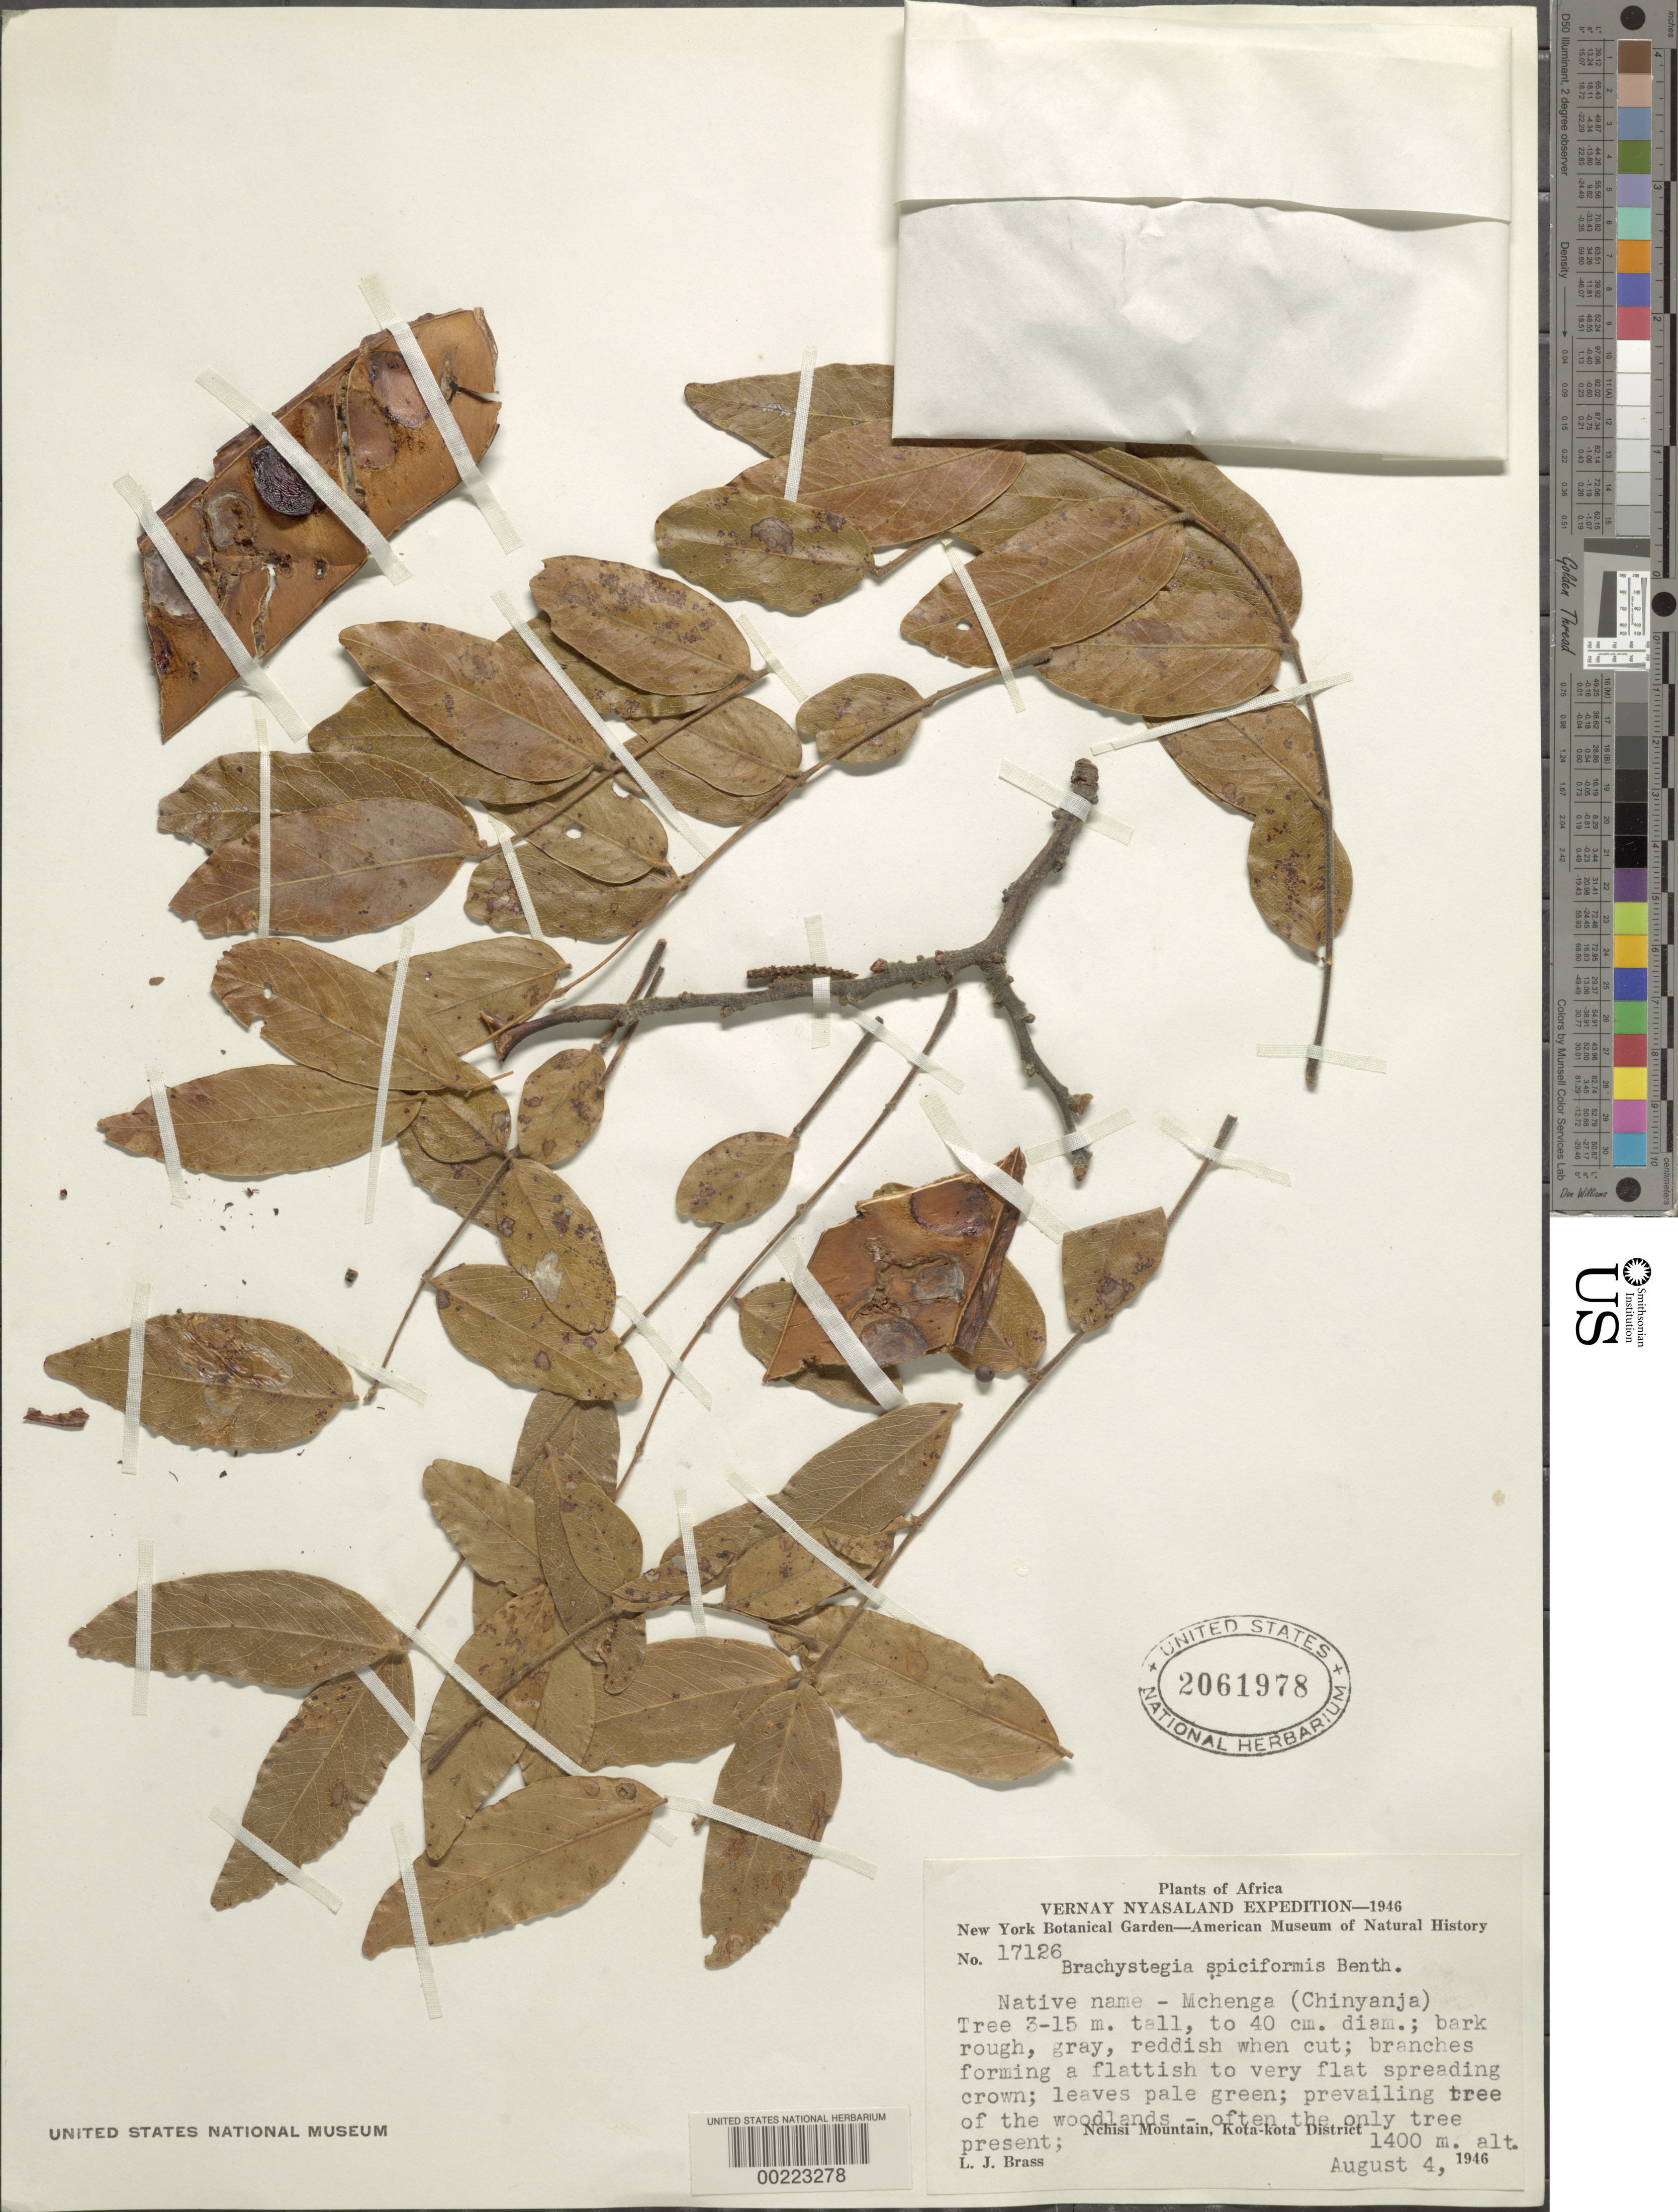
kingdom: Plantae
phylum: Tracheophyta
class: Magnoliopsida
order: Fabales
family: Fabaceae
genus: Brachystegia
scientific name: Brachystegia spiciformis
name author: Benth.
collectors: L. J. Brass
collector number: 17126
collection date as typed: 04 Aug 1946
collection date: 1946-08-04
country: Malawi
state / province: Central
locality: Nchisi mountain, kota-kota dist.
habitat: Woodlands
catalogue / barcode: US 2061978